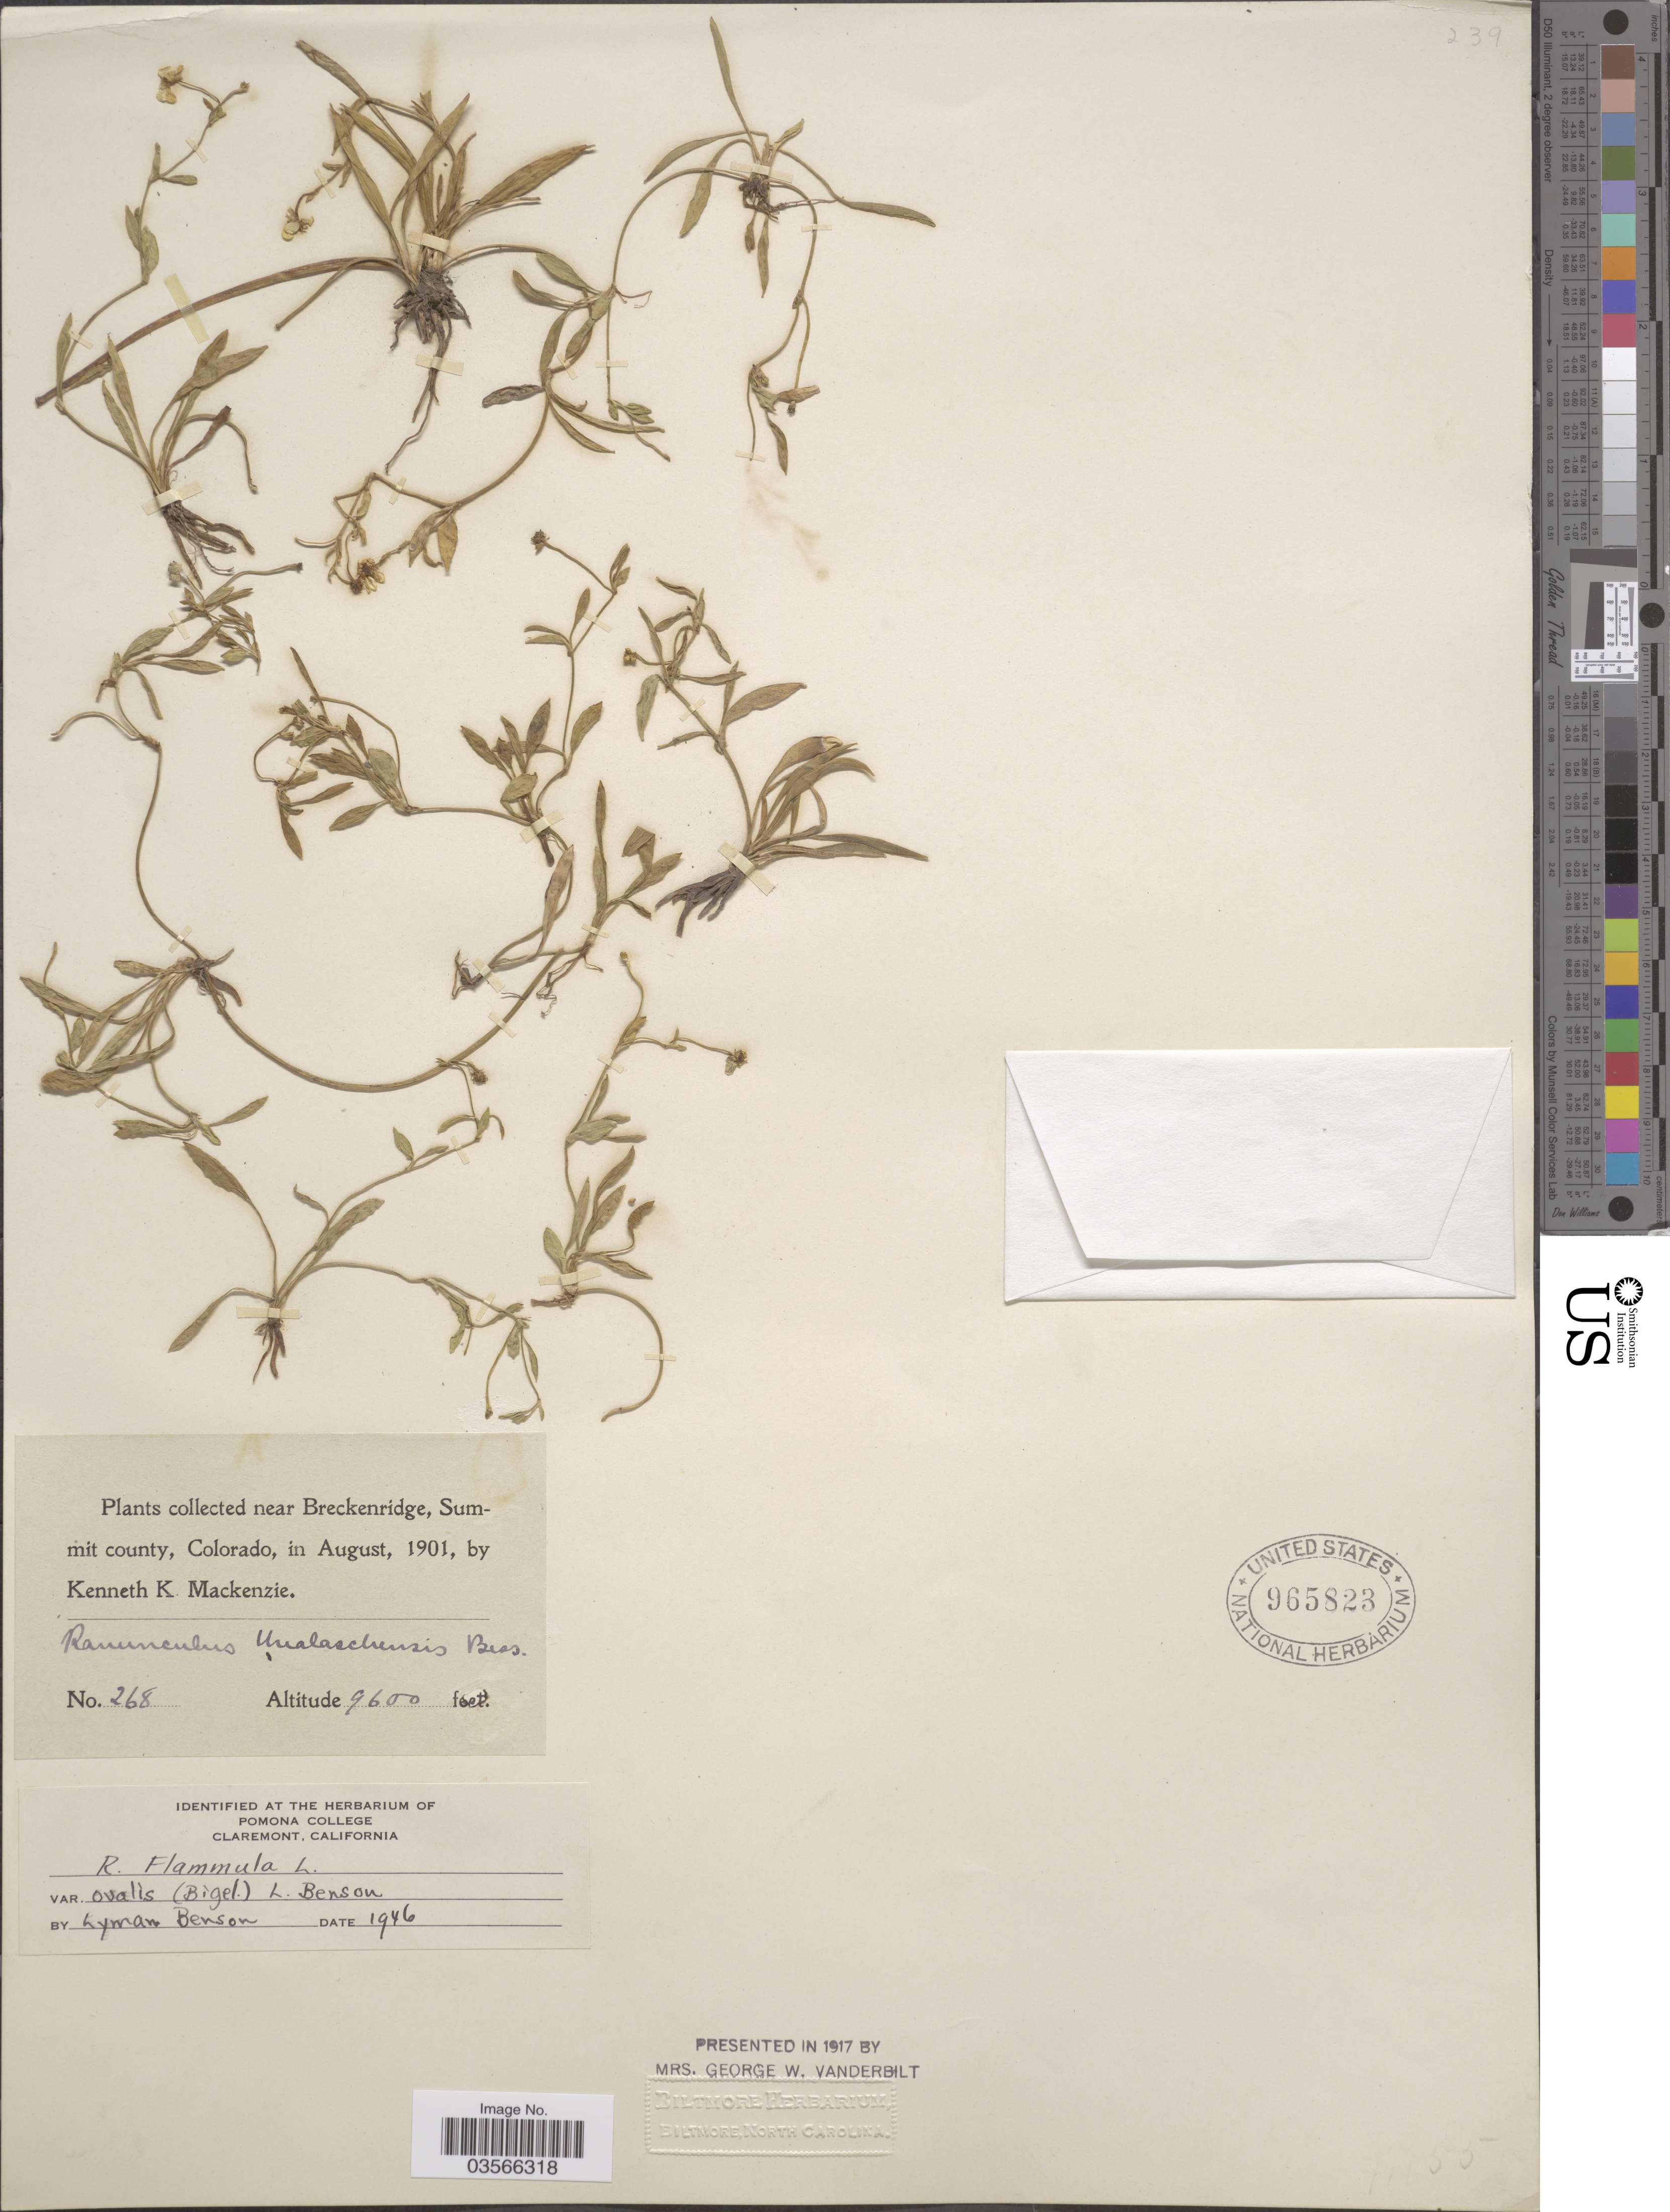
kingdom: Plantae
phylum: Tracheophyta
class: Magnoliopsida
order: Ranunculales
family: Ranunculaceae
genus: Ranunculus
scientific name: Ranunculus flammula var. ovalis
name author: (J.M. Bigelow) L.D. Benson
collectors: K. K. Mackenzie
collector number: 268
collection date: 1901-08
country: United States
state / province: Colorado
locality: Near Breckinridge, Summit county.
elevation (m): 2926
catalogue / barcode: US 965823